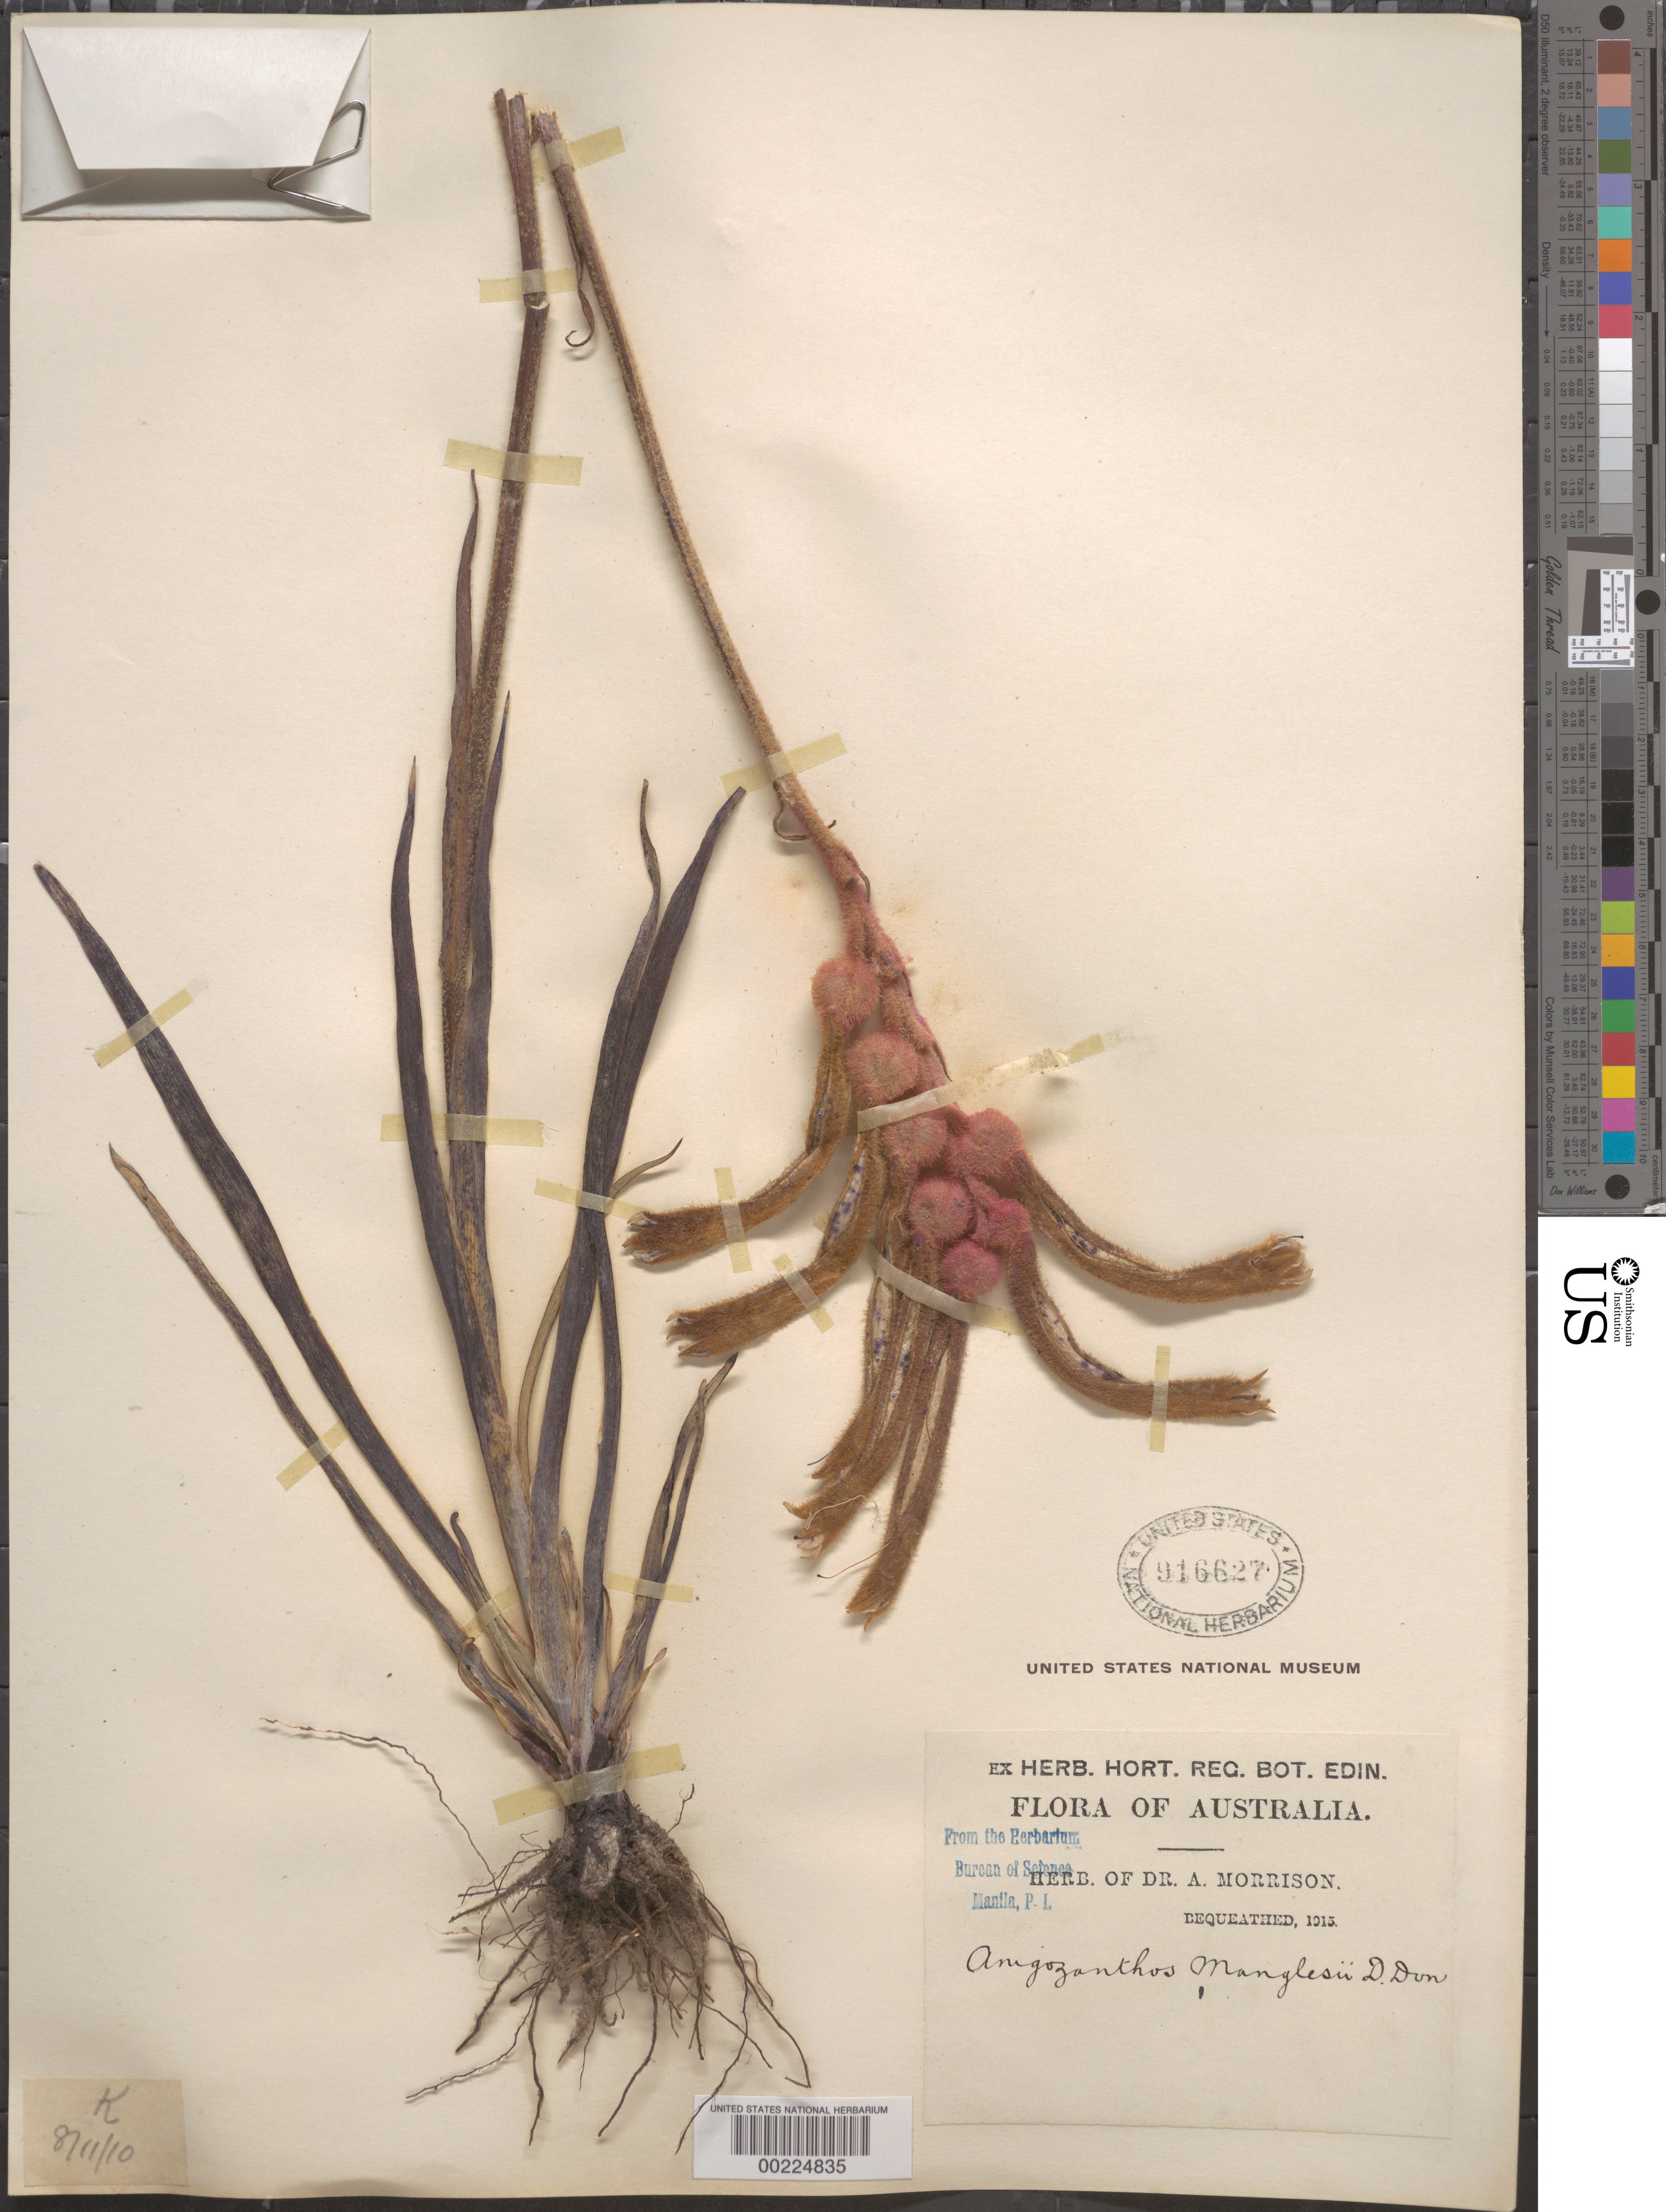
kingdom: Plantae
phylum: Tracheophyta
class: Liliopsida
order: Commelinales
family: Haemodoraceae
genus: Anigozanthos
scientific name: Anigozanthos manglesii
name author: D. Don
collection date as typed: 08 Nov 1910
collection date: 1910-11-08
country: Australia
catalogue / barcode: US 916627